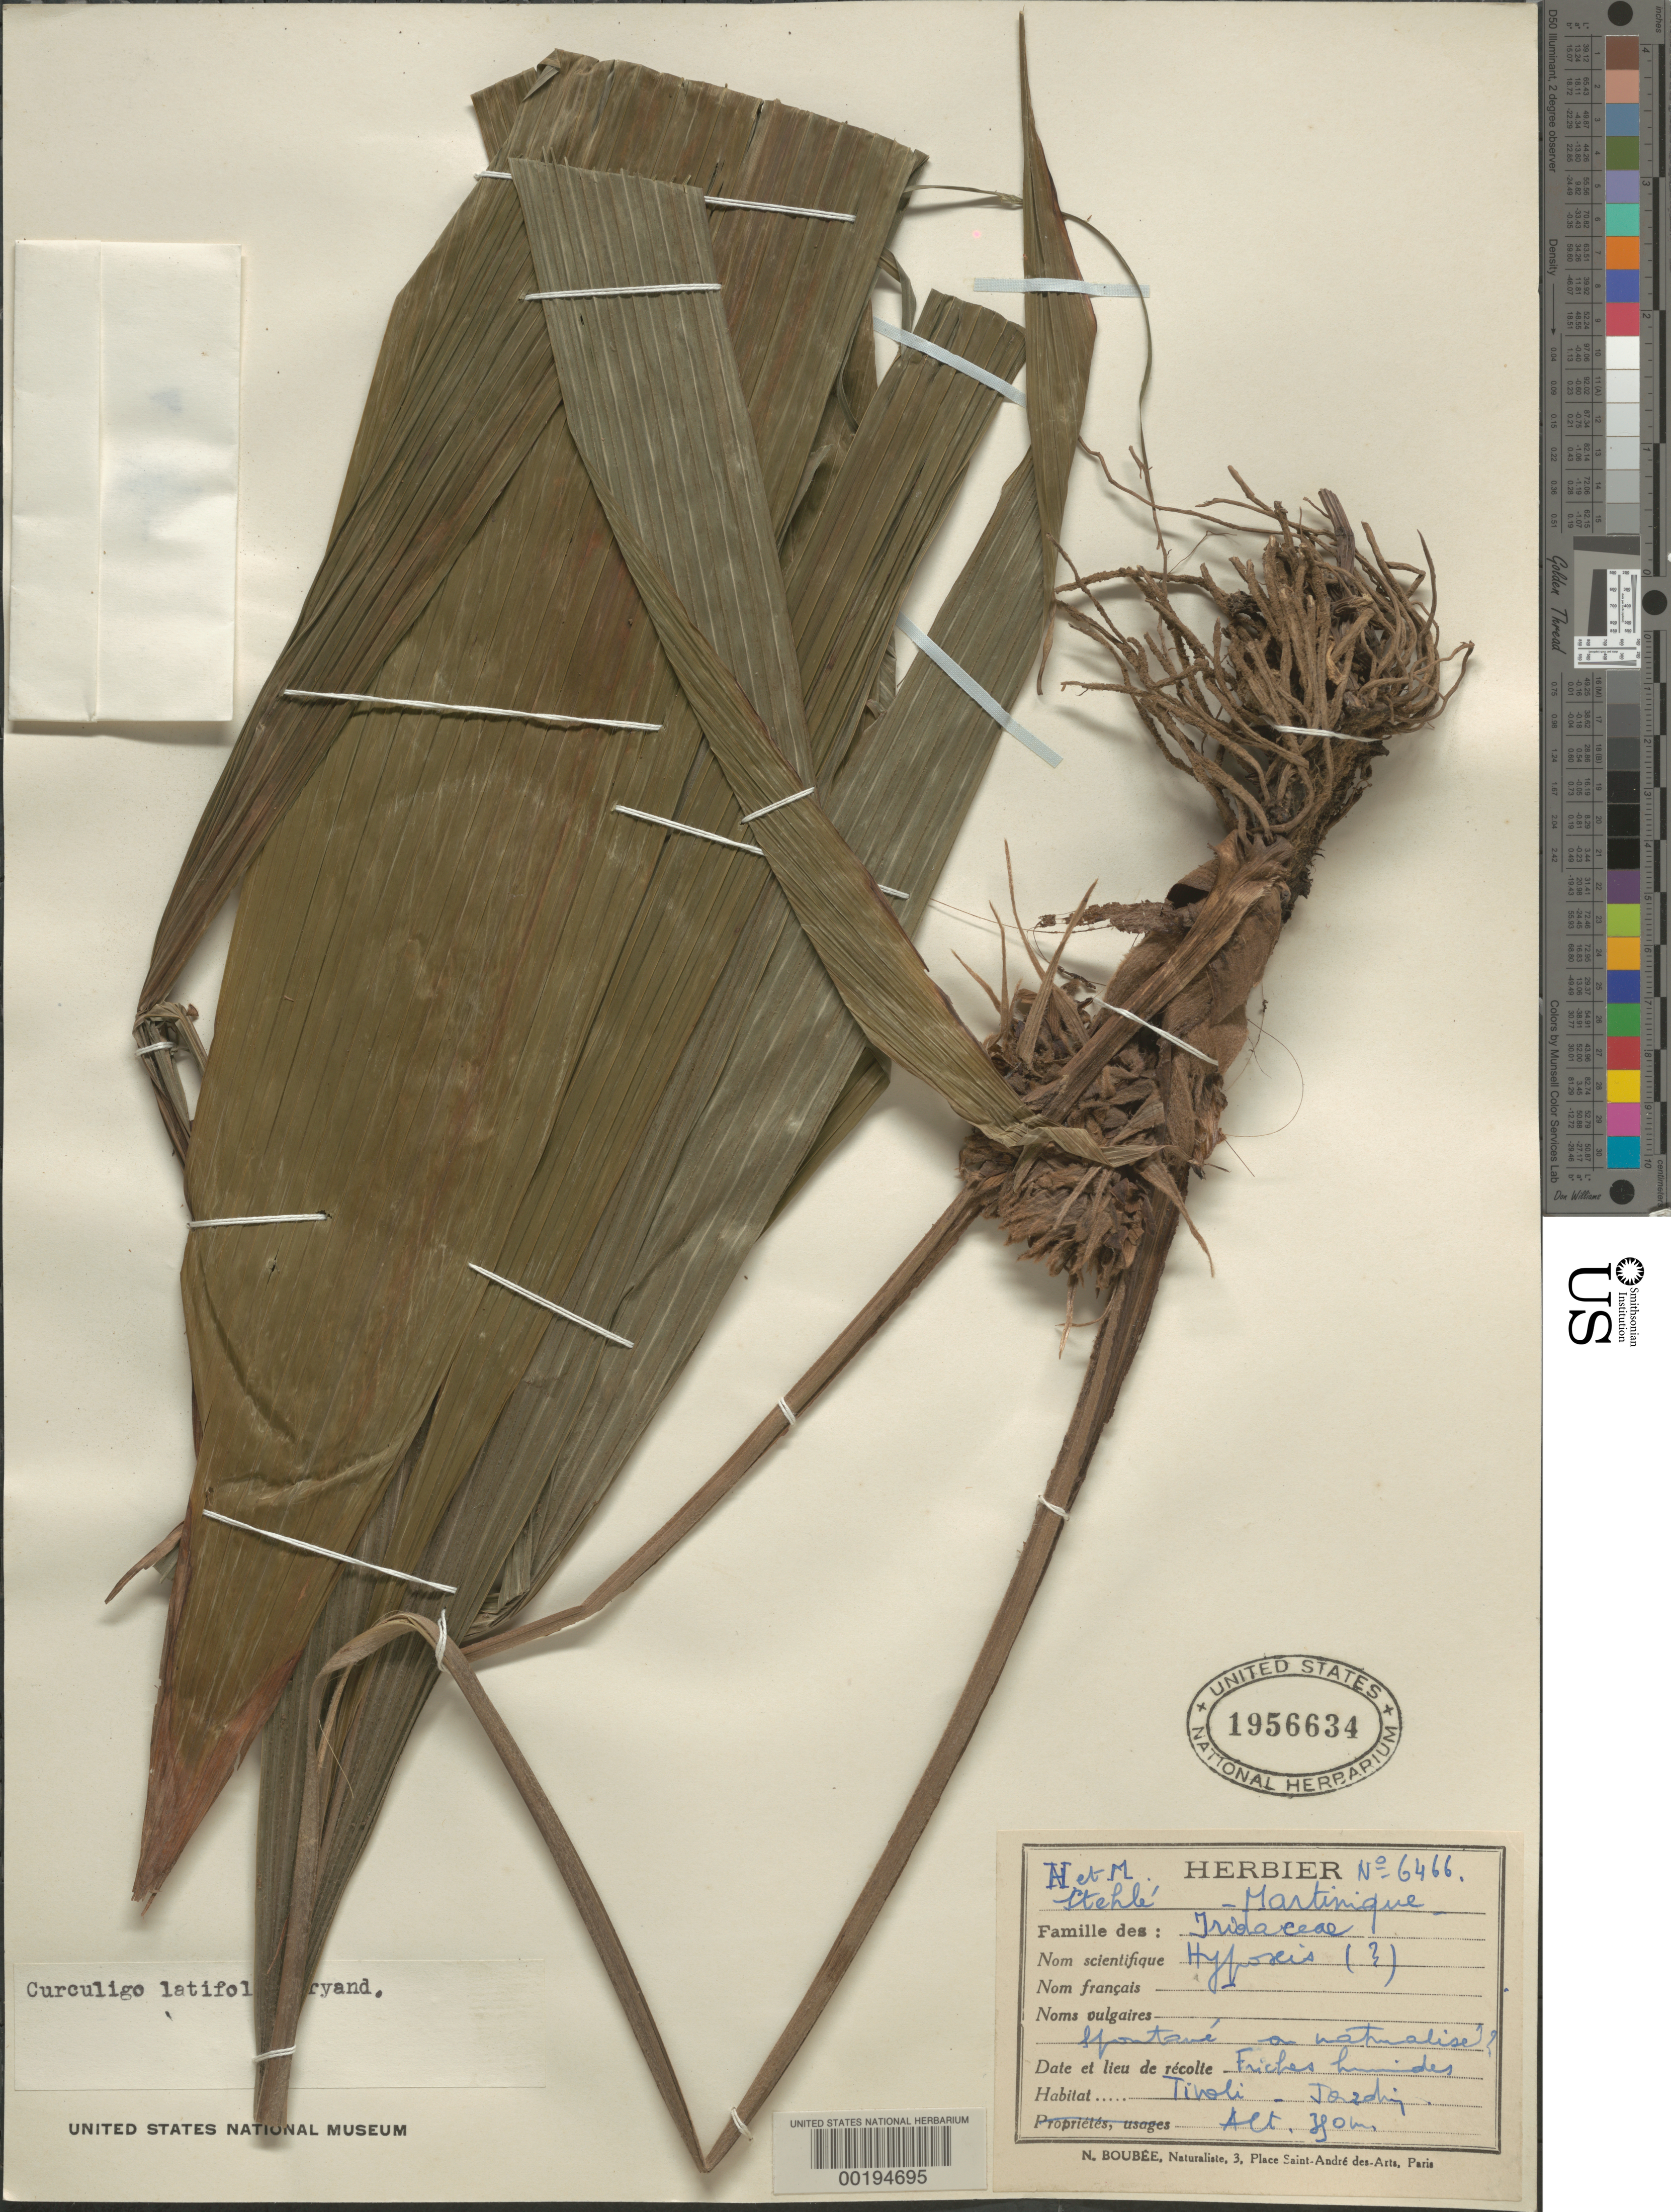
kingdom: Plantae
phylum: Tracheophyta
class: Liliopsida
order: Asparagales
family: Hypoxidaceae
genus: Curculigo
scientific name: Curculigo latifolia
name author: Dryand. ex W.T. Aiton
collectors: N. Boubee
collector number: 6466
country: Martinique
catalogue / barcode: US 1956634